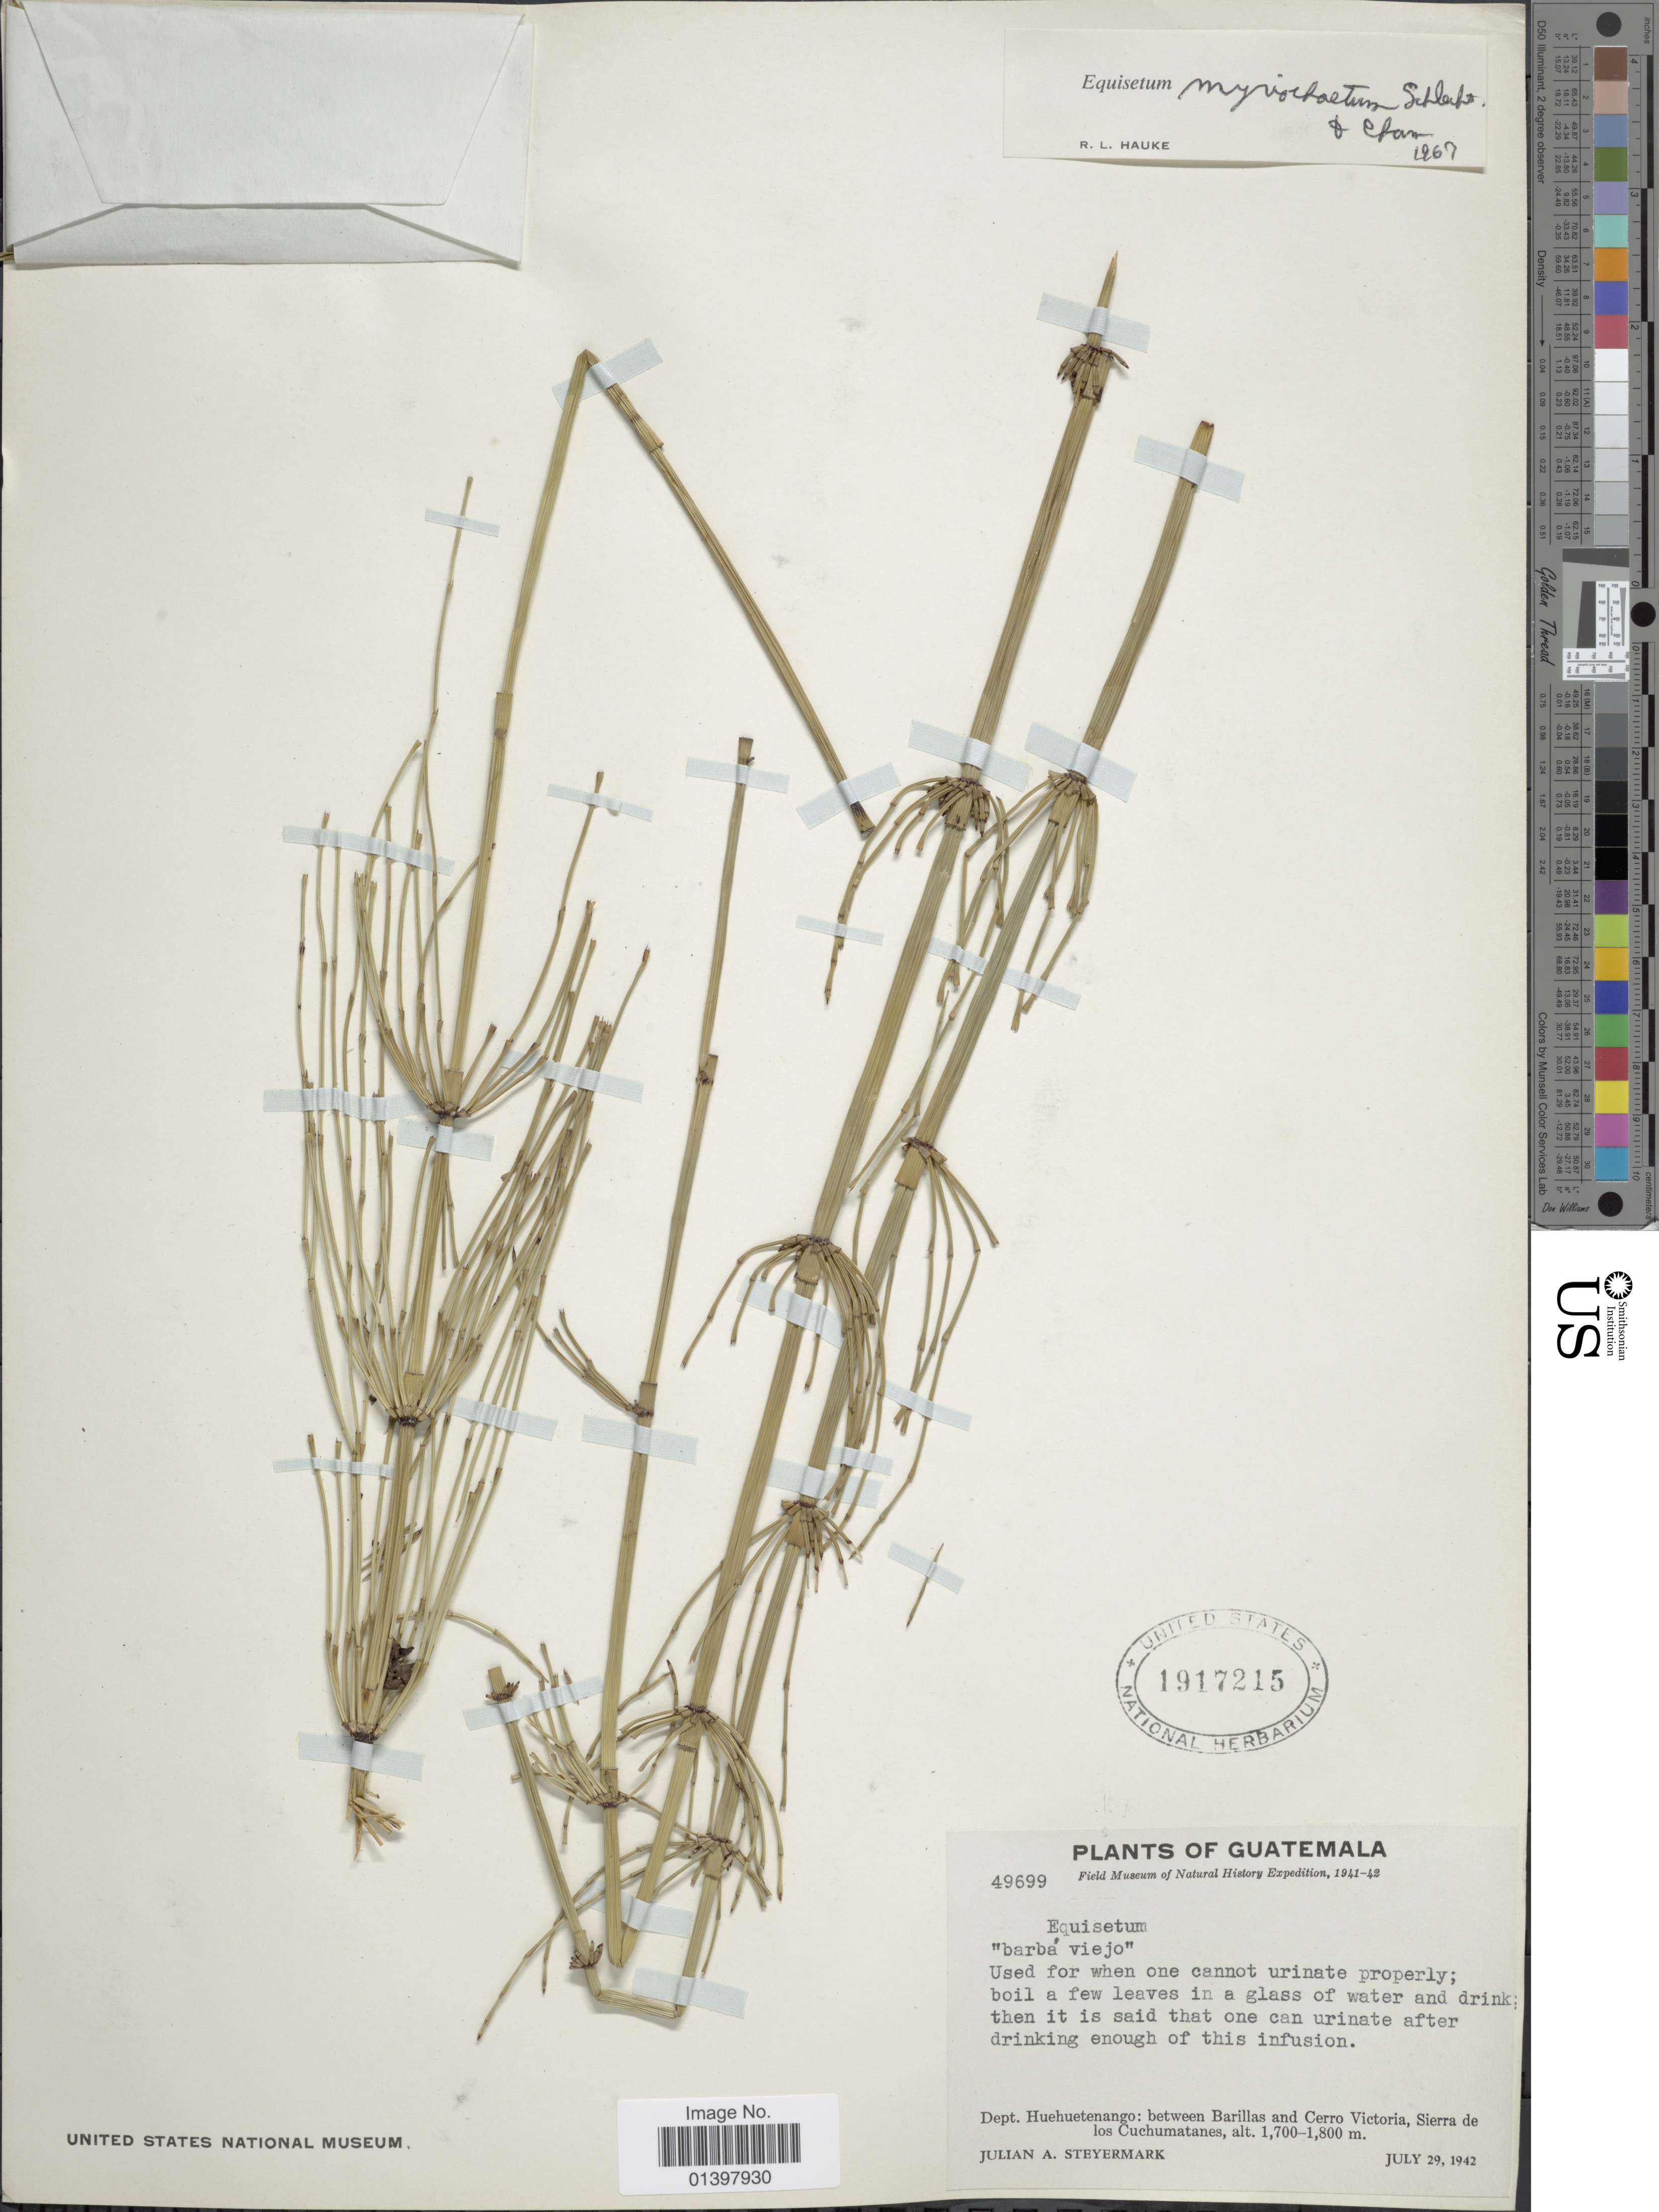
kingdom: Plantae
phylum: Tracheophyta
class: Polypodiopsida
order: Equisetales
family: Equisetaceae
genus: Equisetum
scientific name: Equisetum myriochaetum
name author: Schltdl. & Cham.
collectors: J. Steyermark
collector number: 49699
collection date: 1942-07-29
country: Guatemala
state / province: Huehuetenango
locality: Between Barillas and Cerro Victoria, Sierra de los Cuchumatanes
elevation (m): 1700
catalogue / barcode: US 1917215